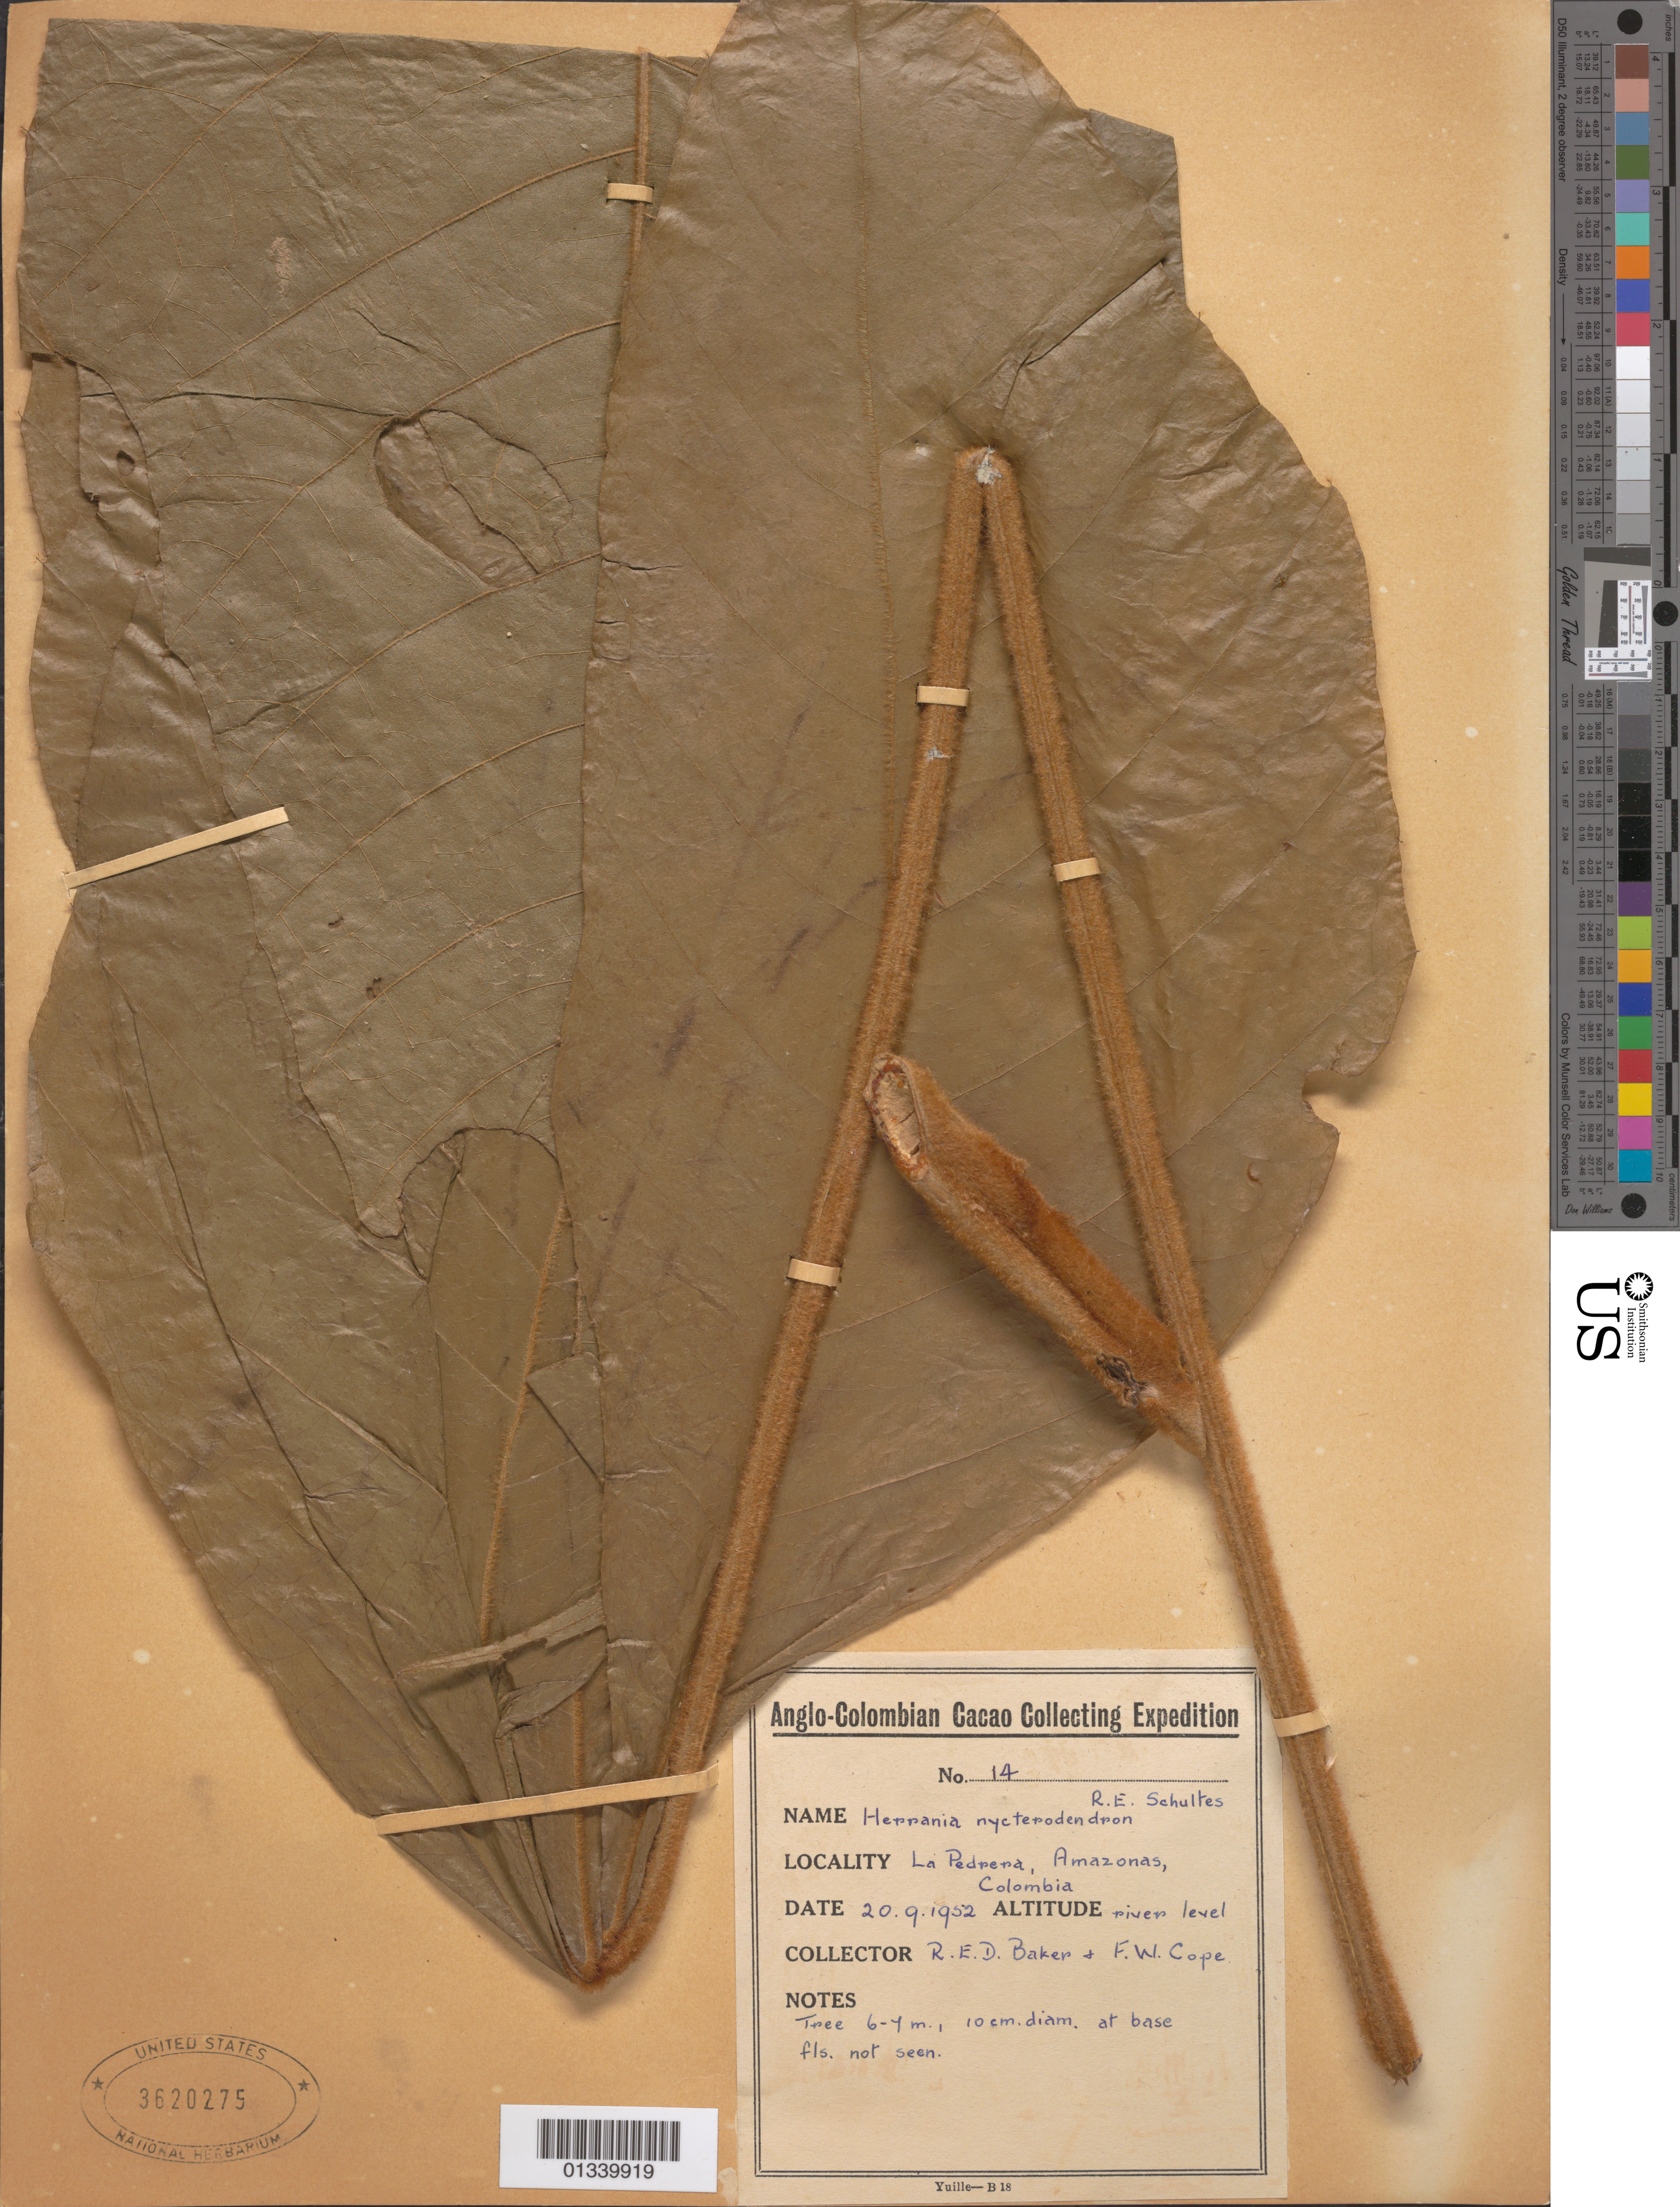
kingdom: Plantae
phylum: Tracheophyta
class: Magnoliopsida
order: Malvales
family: Malvaceae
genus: Herrania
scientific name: Herrania nycterodendron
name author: R.E. Schult.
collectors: R. E. D. Baker & F. Cope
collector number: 14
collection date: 1952-09-20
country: Colombia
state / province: Amazonas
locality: La Pedrera. River level.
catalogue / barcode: US 3620275